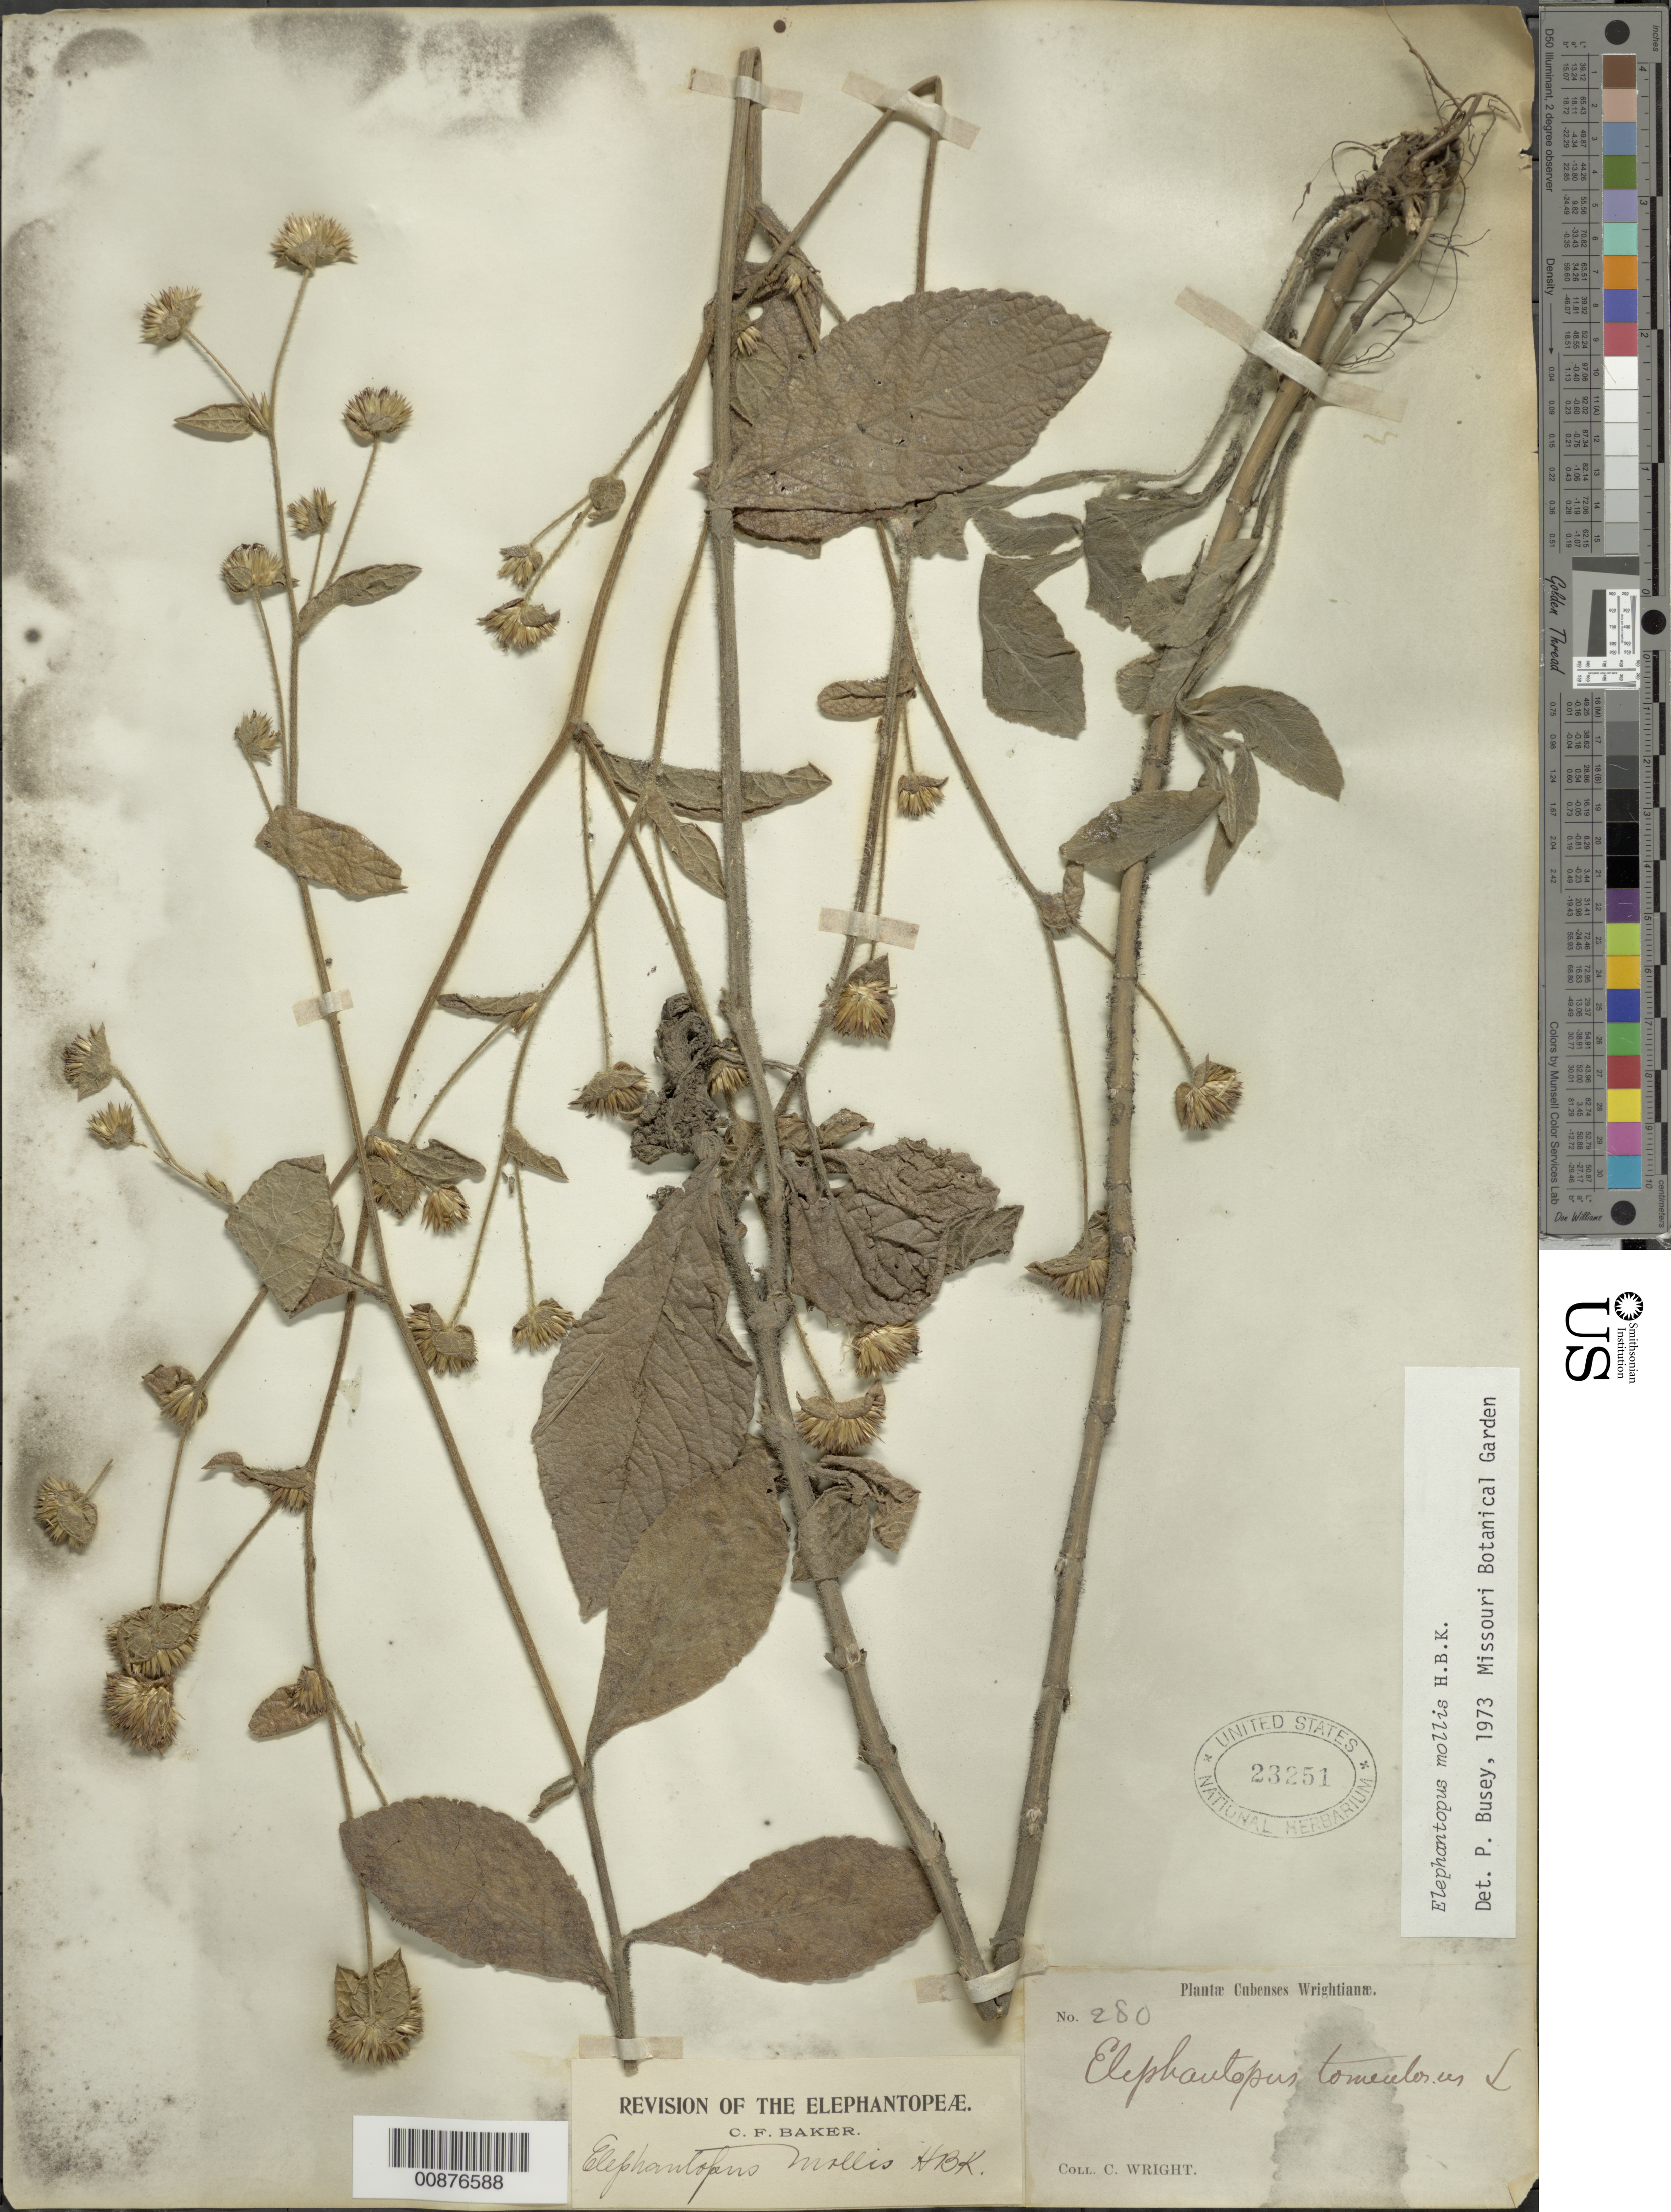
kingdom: Plantae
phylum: Tracheophyta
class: Magnoliopsida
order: Asterales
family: Asteraceae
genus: Elephantopus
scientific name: Elephantopus mollis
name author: Kunth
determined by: Baker, C. F.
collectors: C. Wright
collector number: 280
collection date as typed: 18--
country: Cuba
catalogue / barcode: US 23251